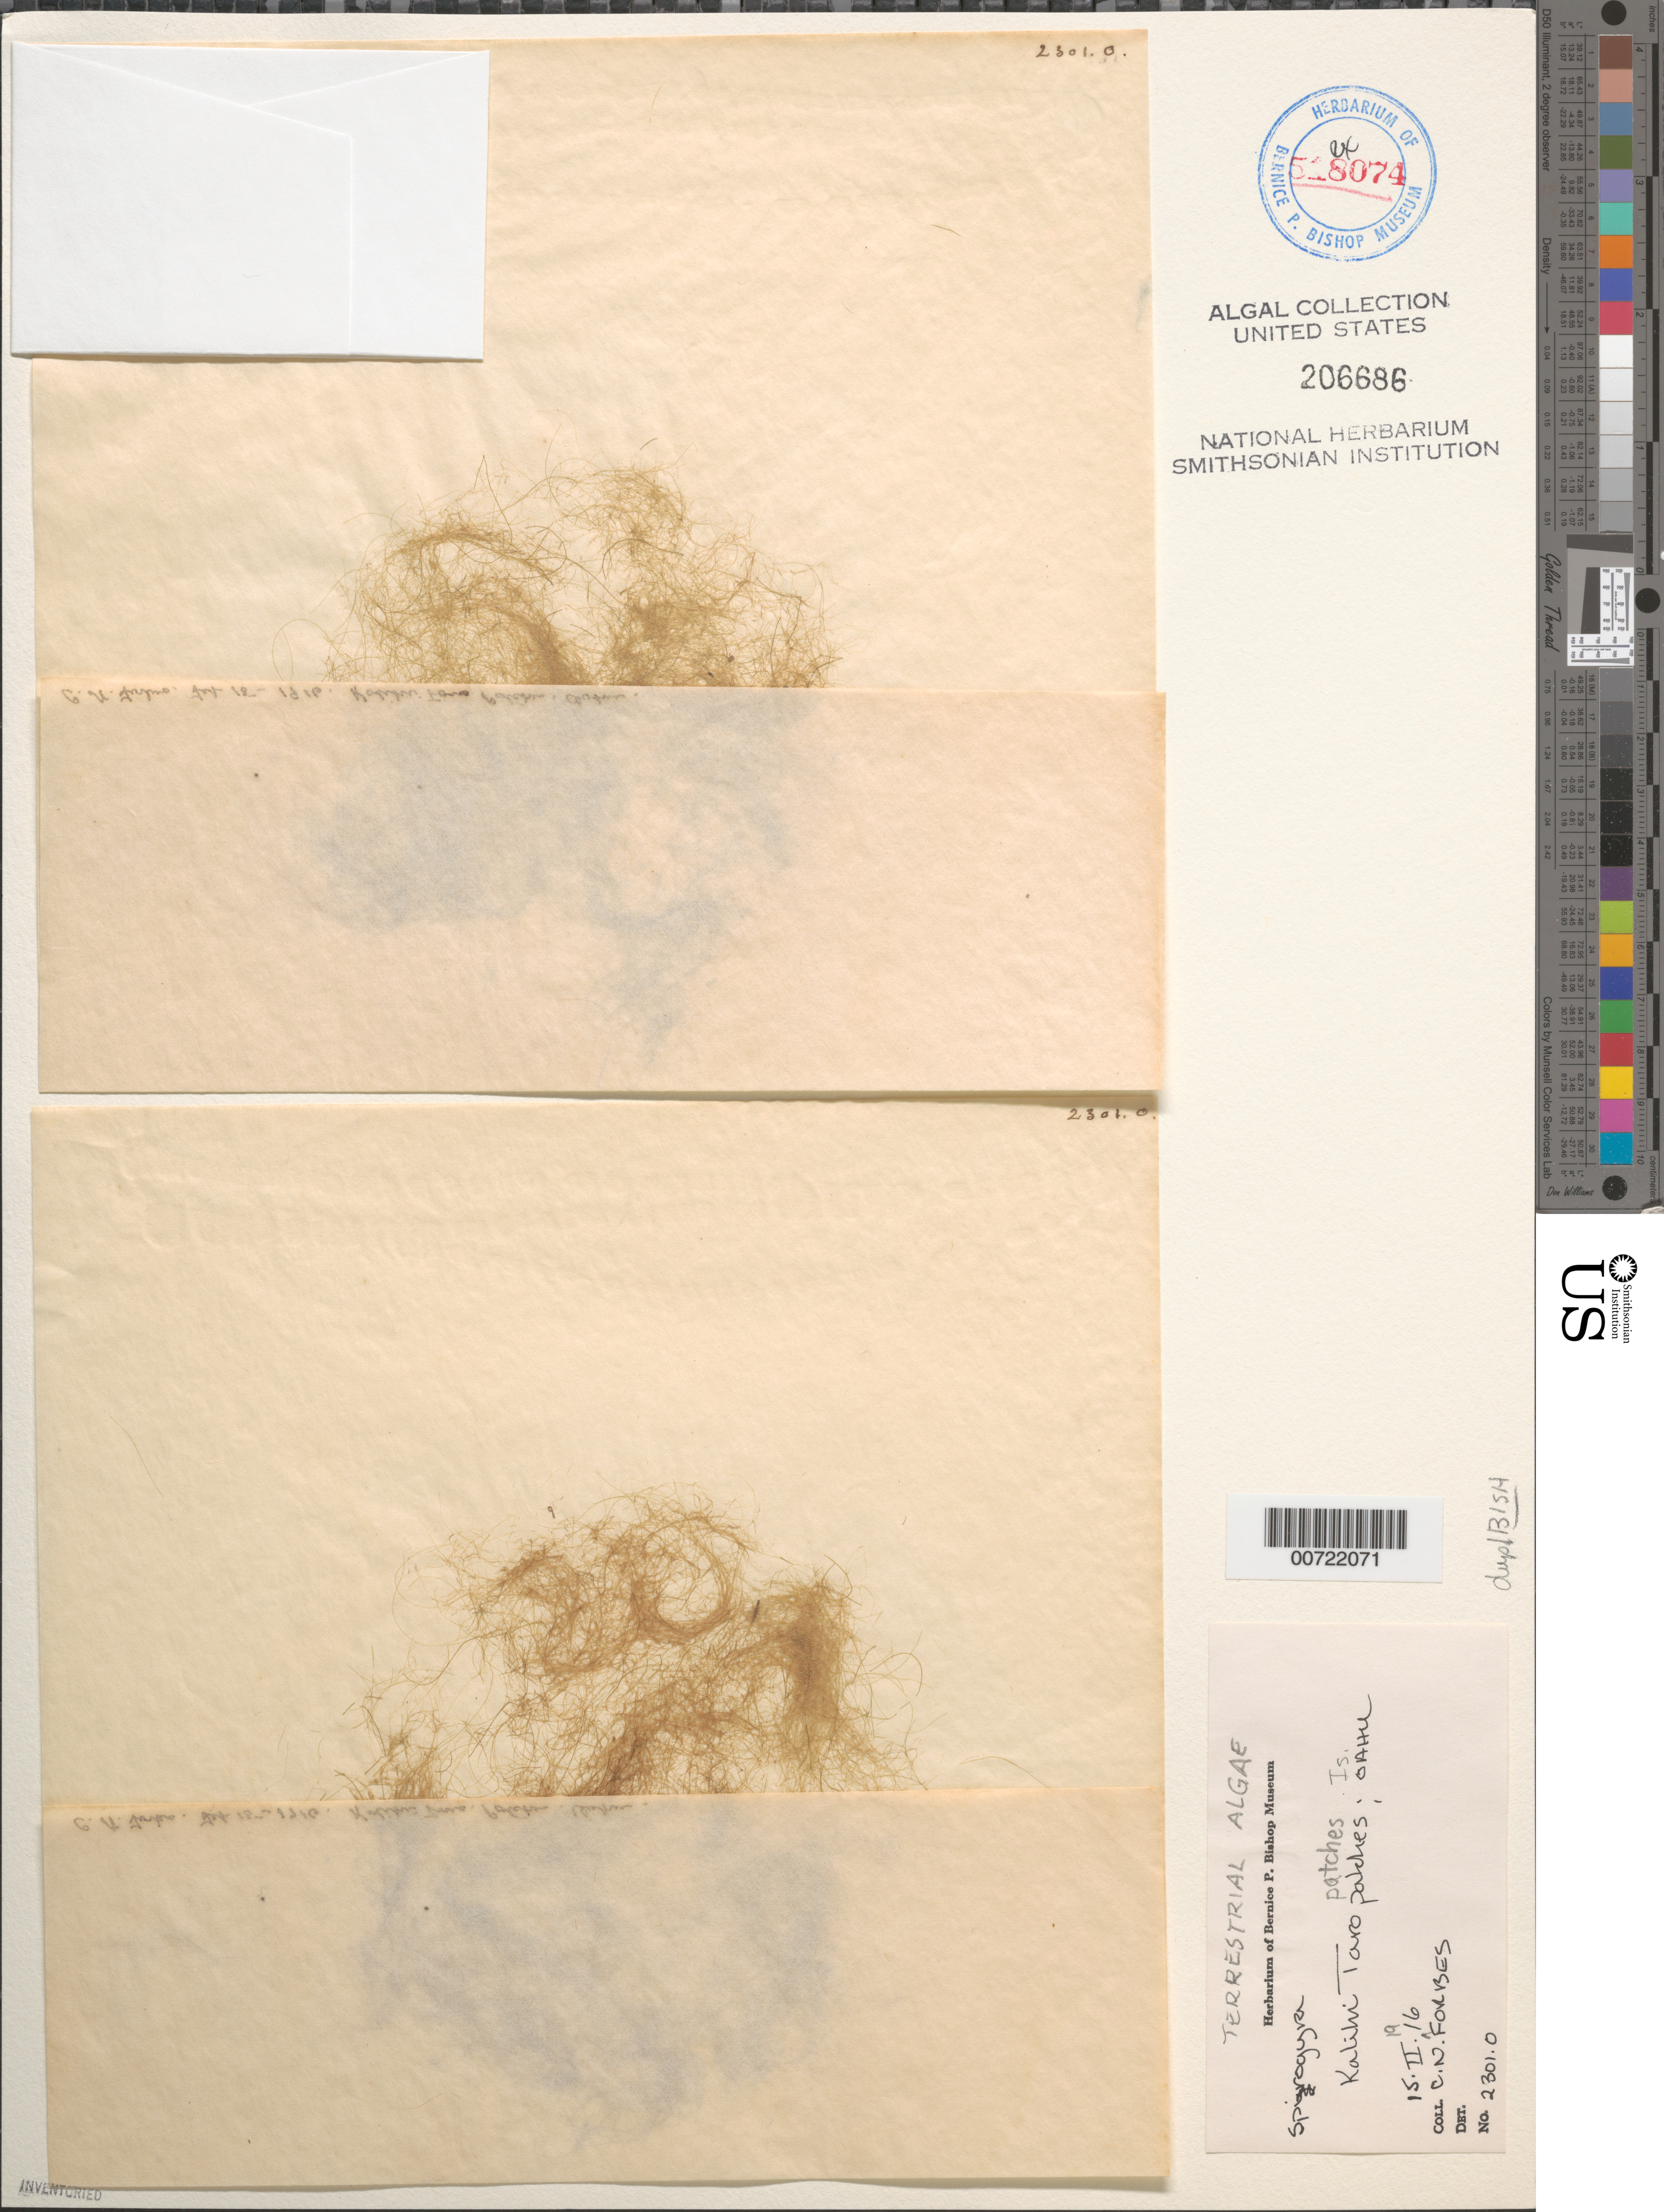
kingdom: Plantae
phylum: Charophyta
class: Zygnematophyceae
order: Zygnematales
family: Zygnemataceae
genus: Spirogyra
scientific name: Spirogyra sp.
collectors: C. N. Forbes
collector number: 2301.0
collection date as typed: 15 Feb 1916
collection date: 1916-02-15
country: United States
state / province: Hawaii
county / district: Honolulu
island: Oahu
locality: Kalihi taro patches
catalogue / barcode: US 206686